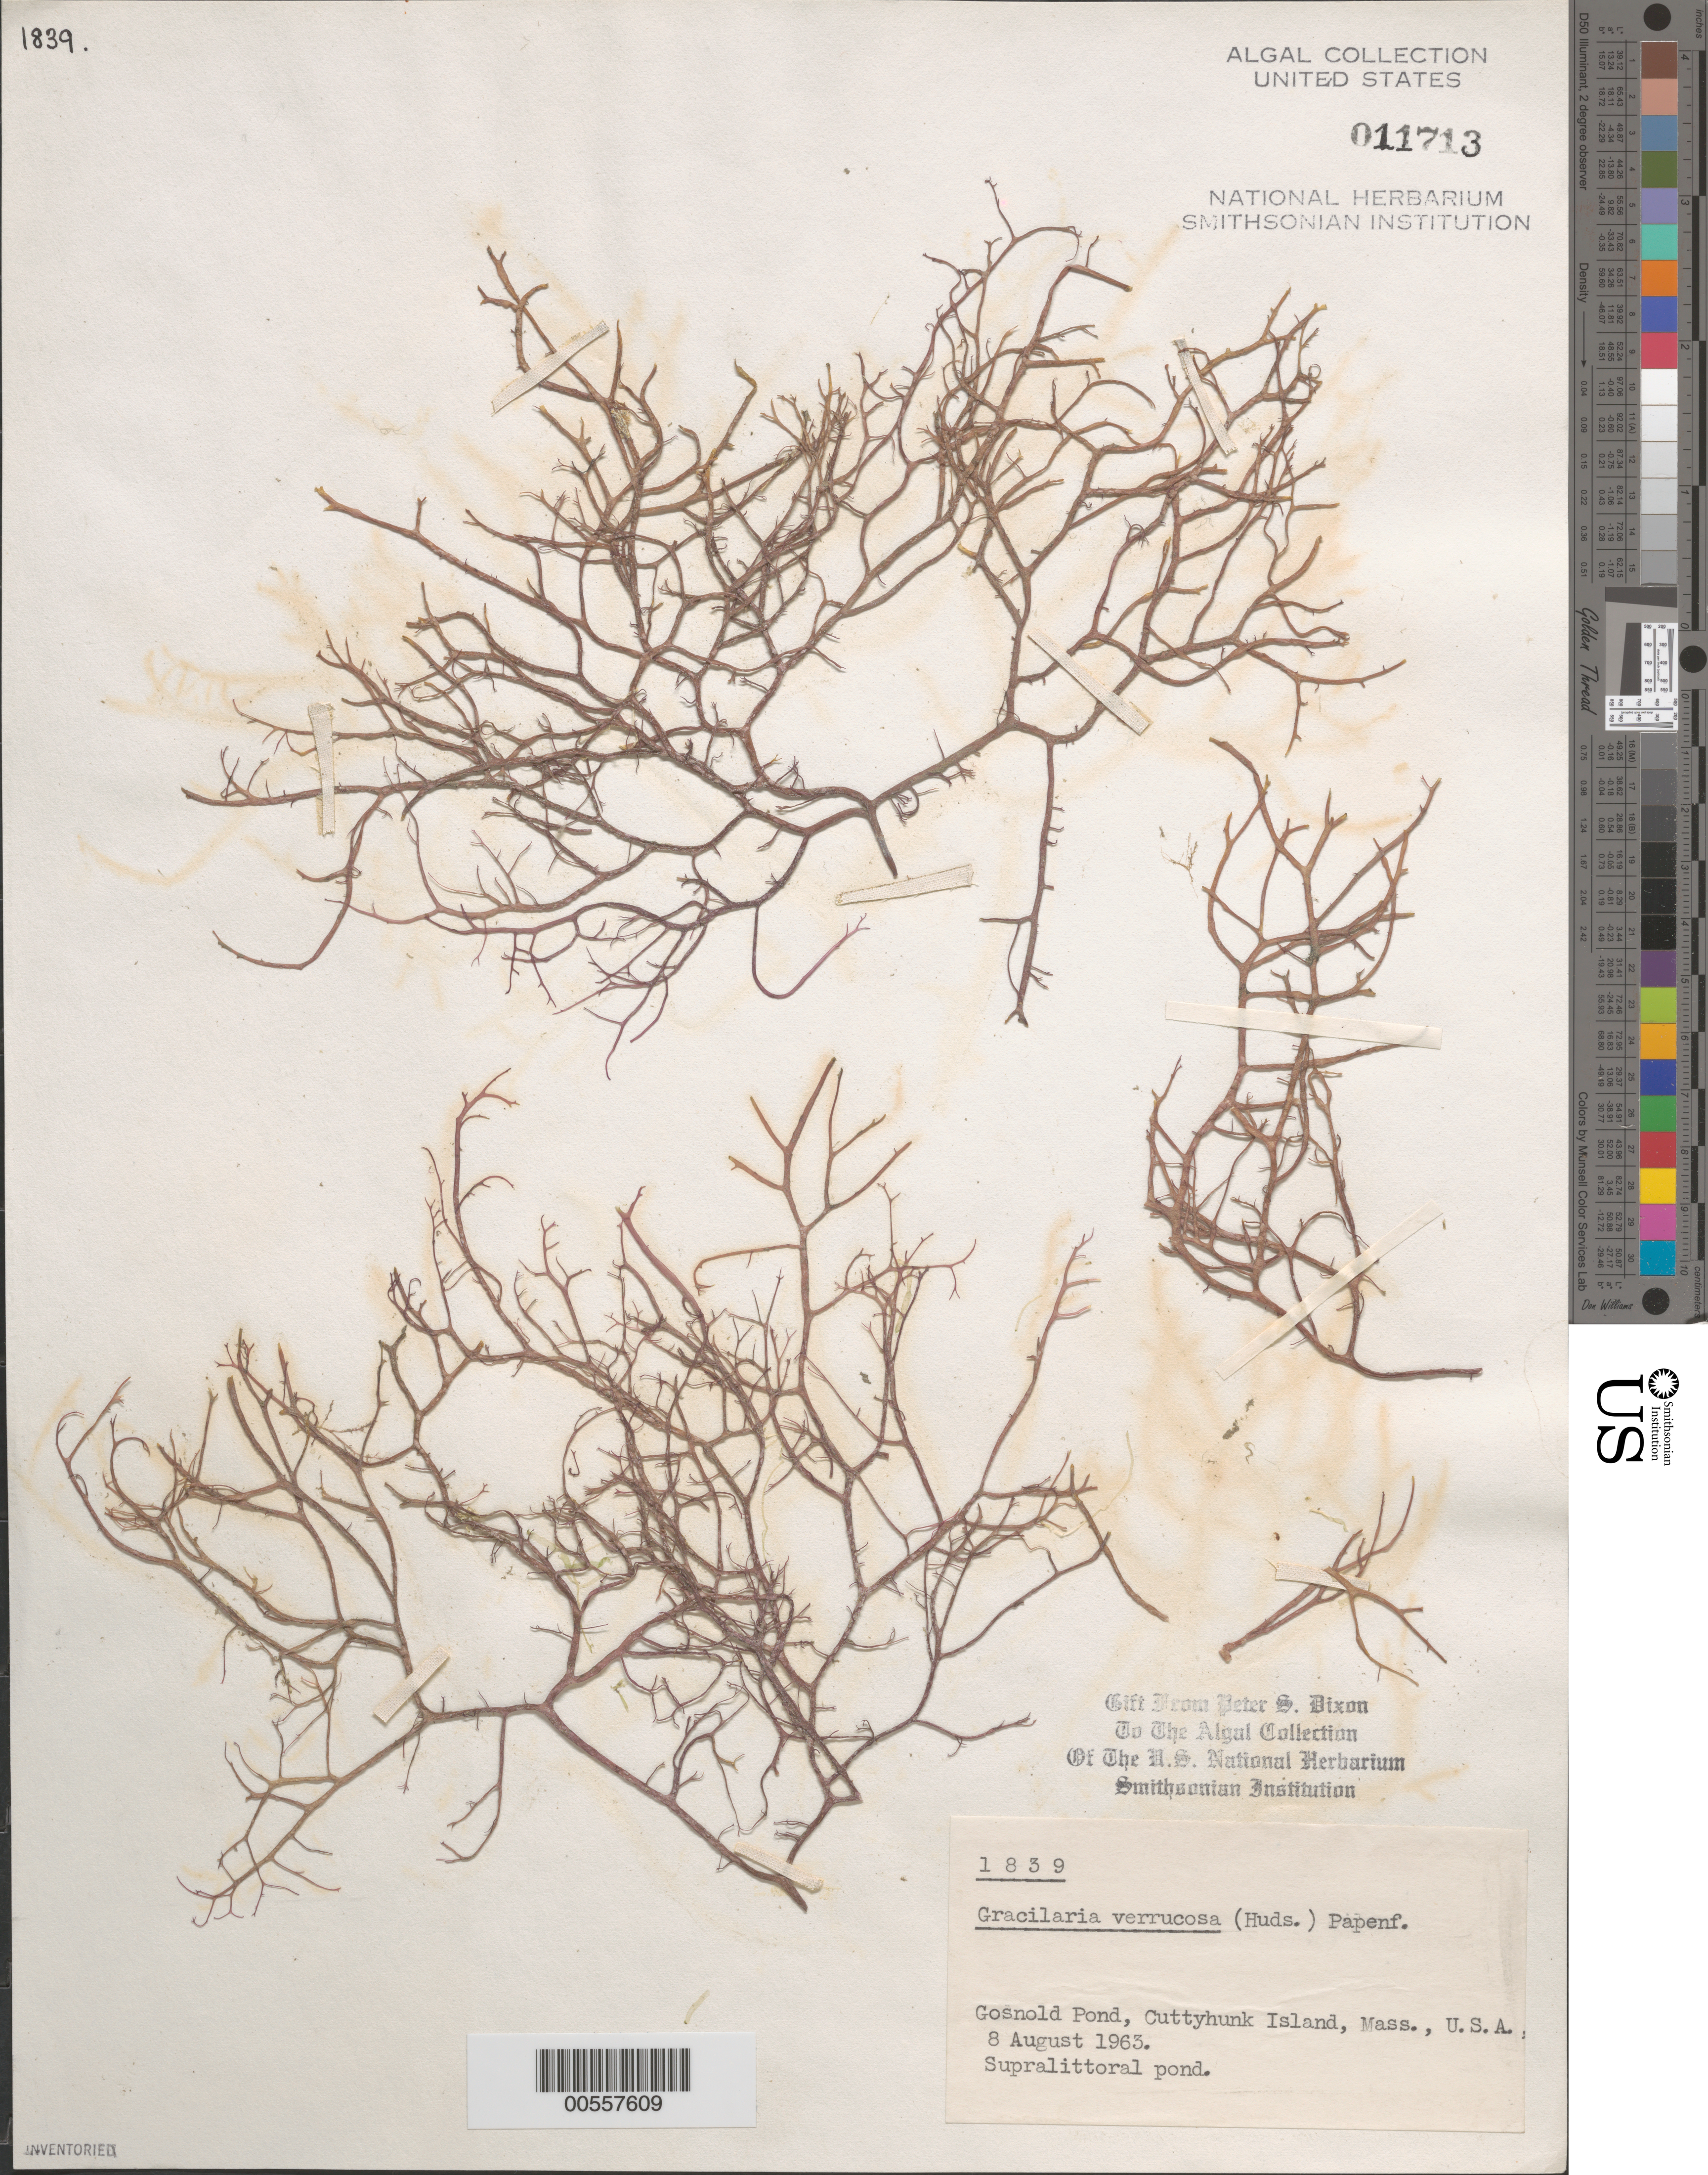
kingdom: Plantae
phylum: Rhodophyta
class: Florideophyceae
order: Gracilariales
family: Gracilariaceae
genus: Gracilariopsis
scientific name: Gracilariopsis longissima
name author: (S.G. Gmel.) Steentoft et al.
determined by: Algae name updating Project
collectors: P. S. Dixon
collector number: PSD 1839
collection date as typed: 08 Aug 1963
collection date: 1963-08-08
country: United States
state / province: Massachusetts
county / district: Dukes County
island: Cuttyhunk Island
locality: Gosnold Pond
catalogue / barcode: US 11713